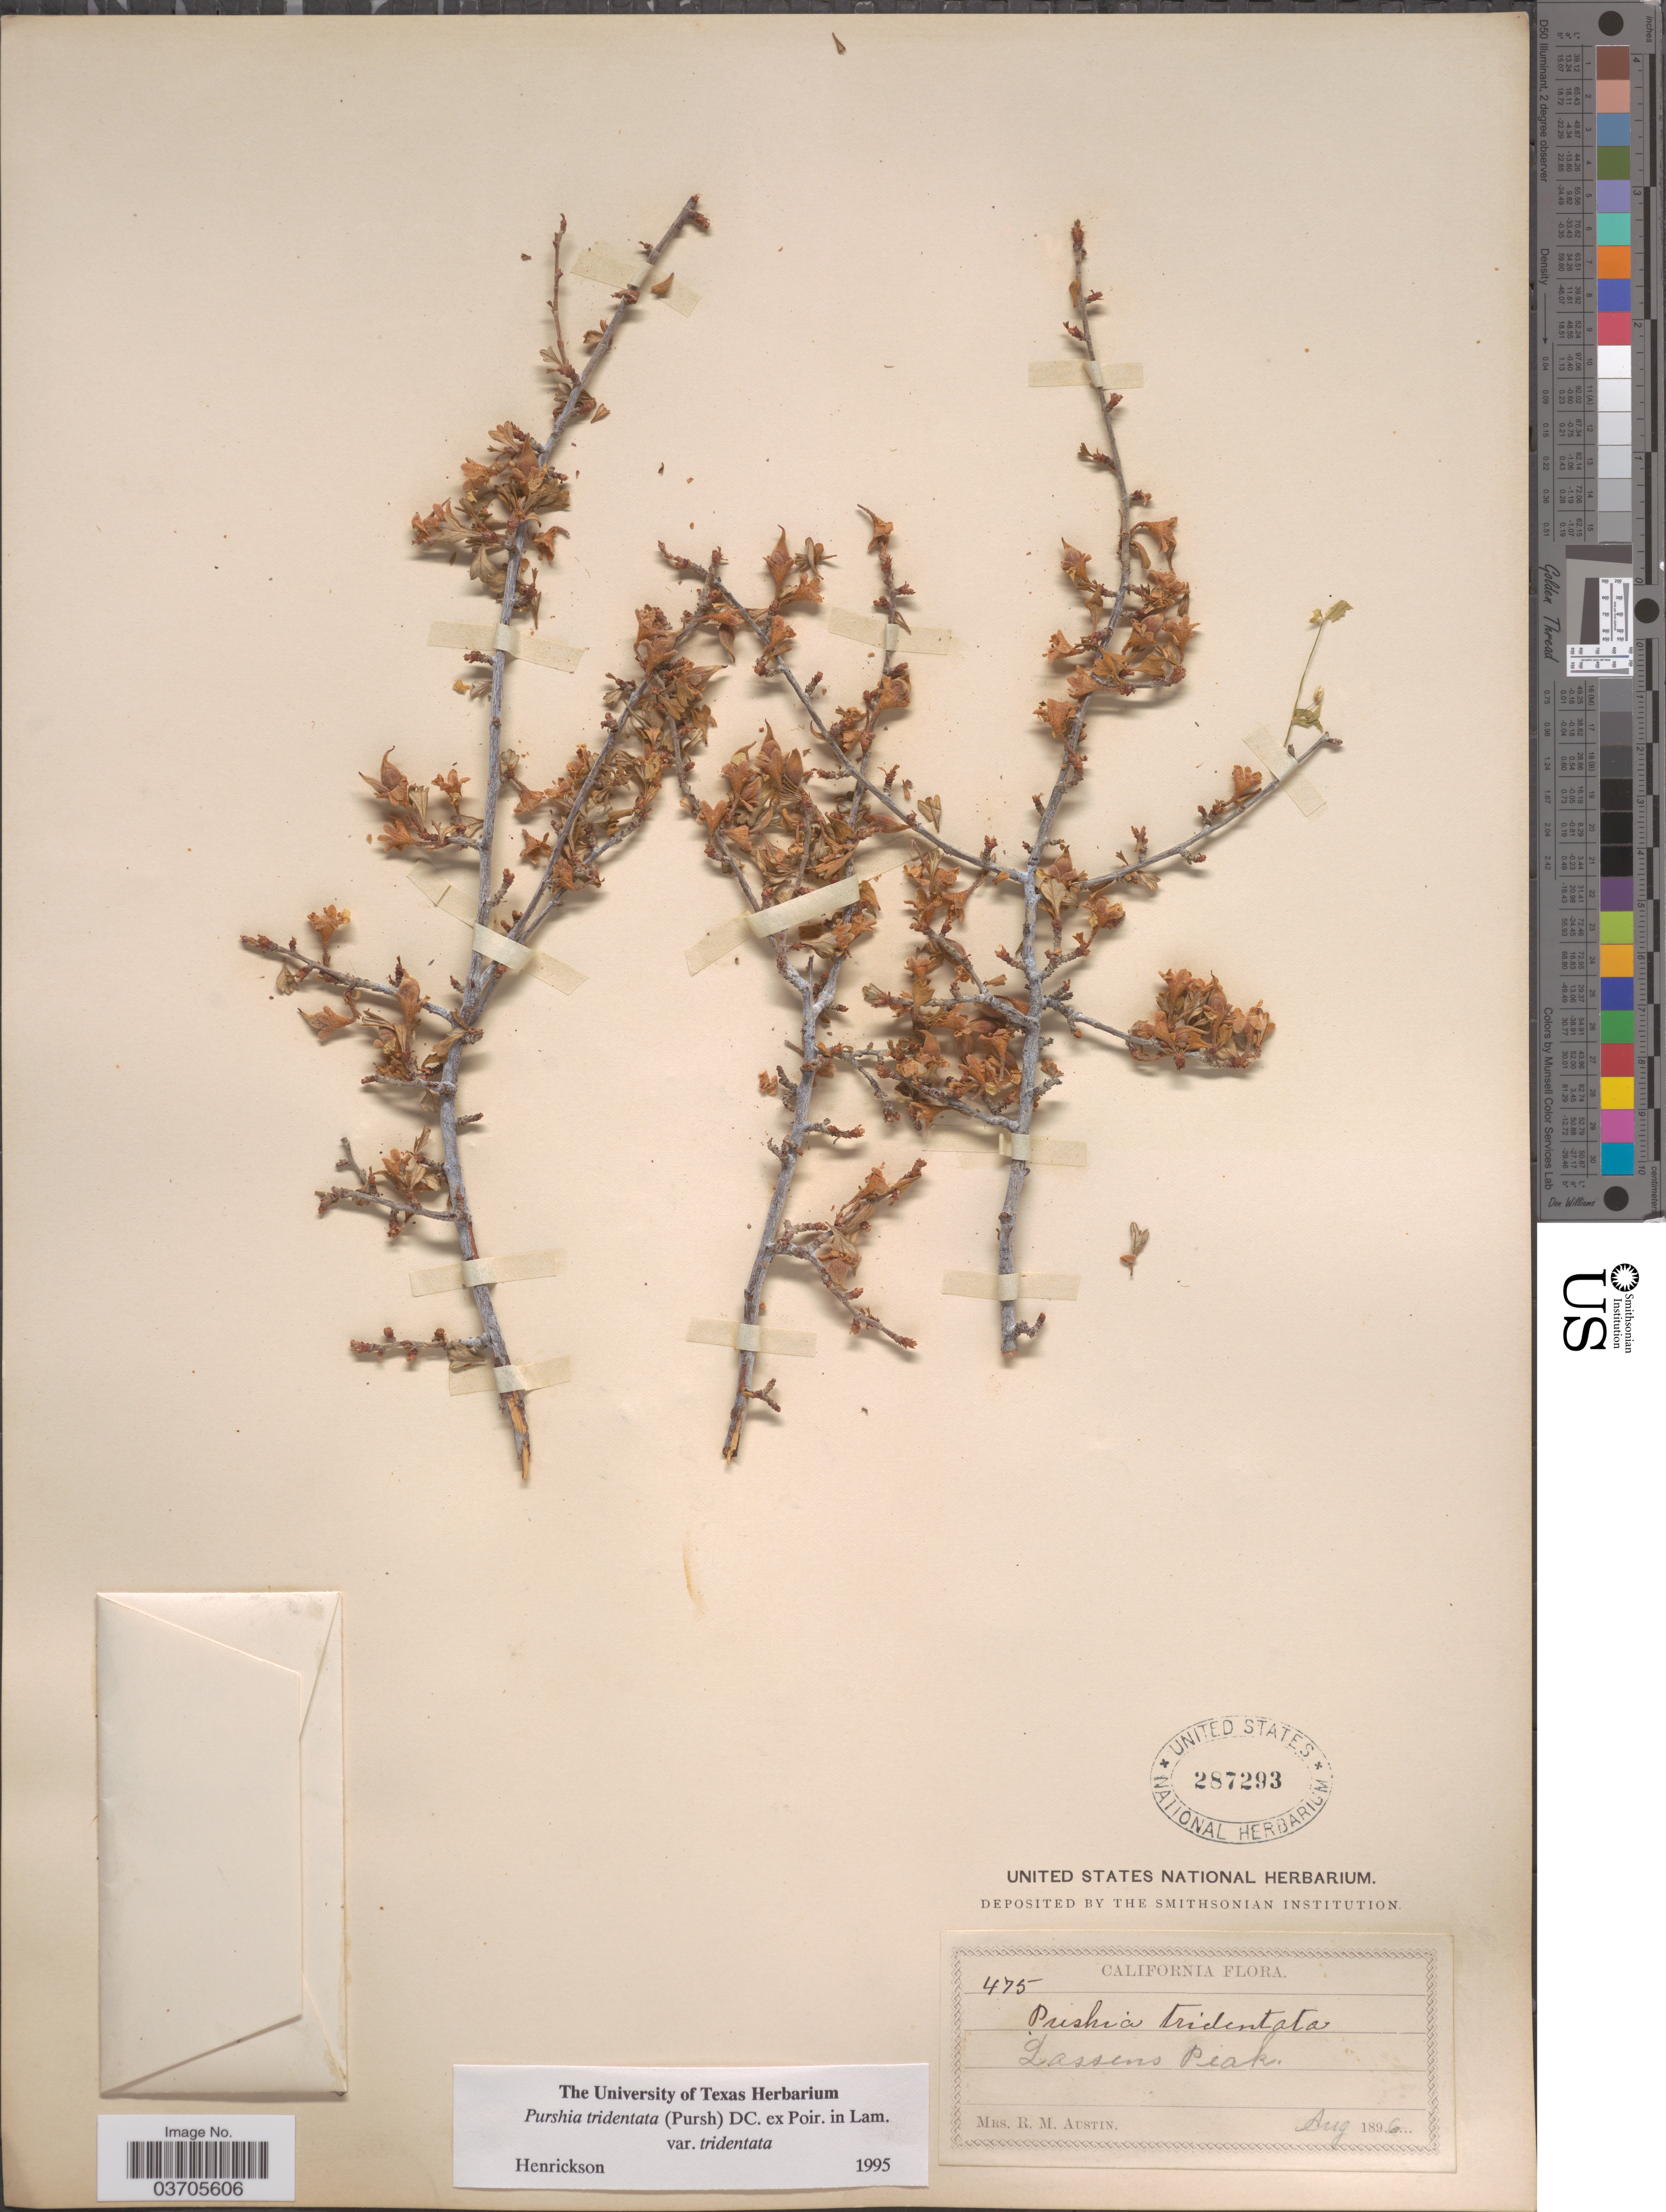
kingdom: Plantae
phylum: Tracheophyta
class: Magnoliopsida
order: Rosales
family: Rosaceae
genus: Purshia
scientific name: Purshia tridentata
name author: (Pursh) DC.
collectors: R. Austin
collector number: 475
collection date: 1896-08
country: United States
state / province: California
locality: Lassens Peak.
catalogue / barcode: US 287293